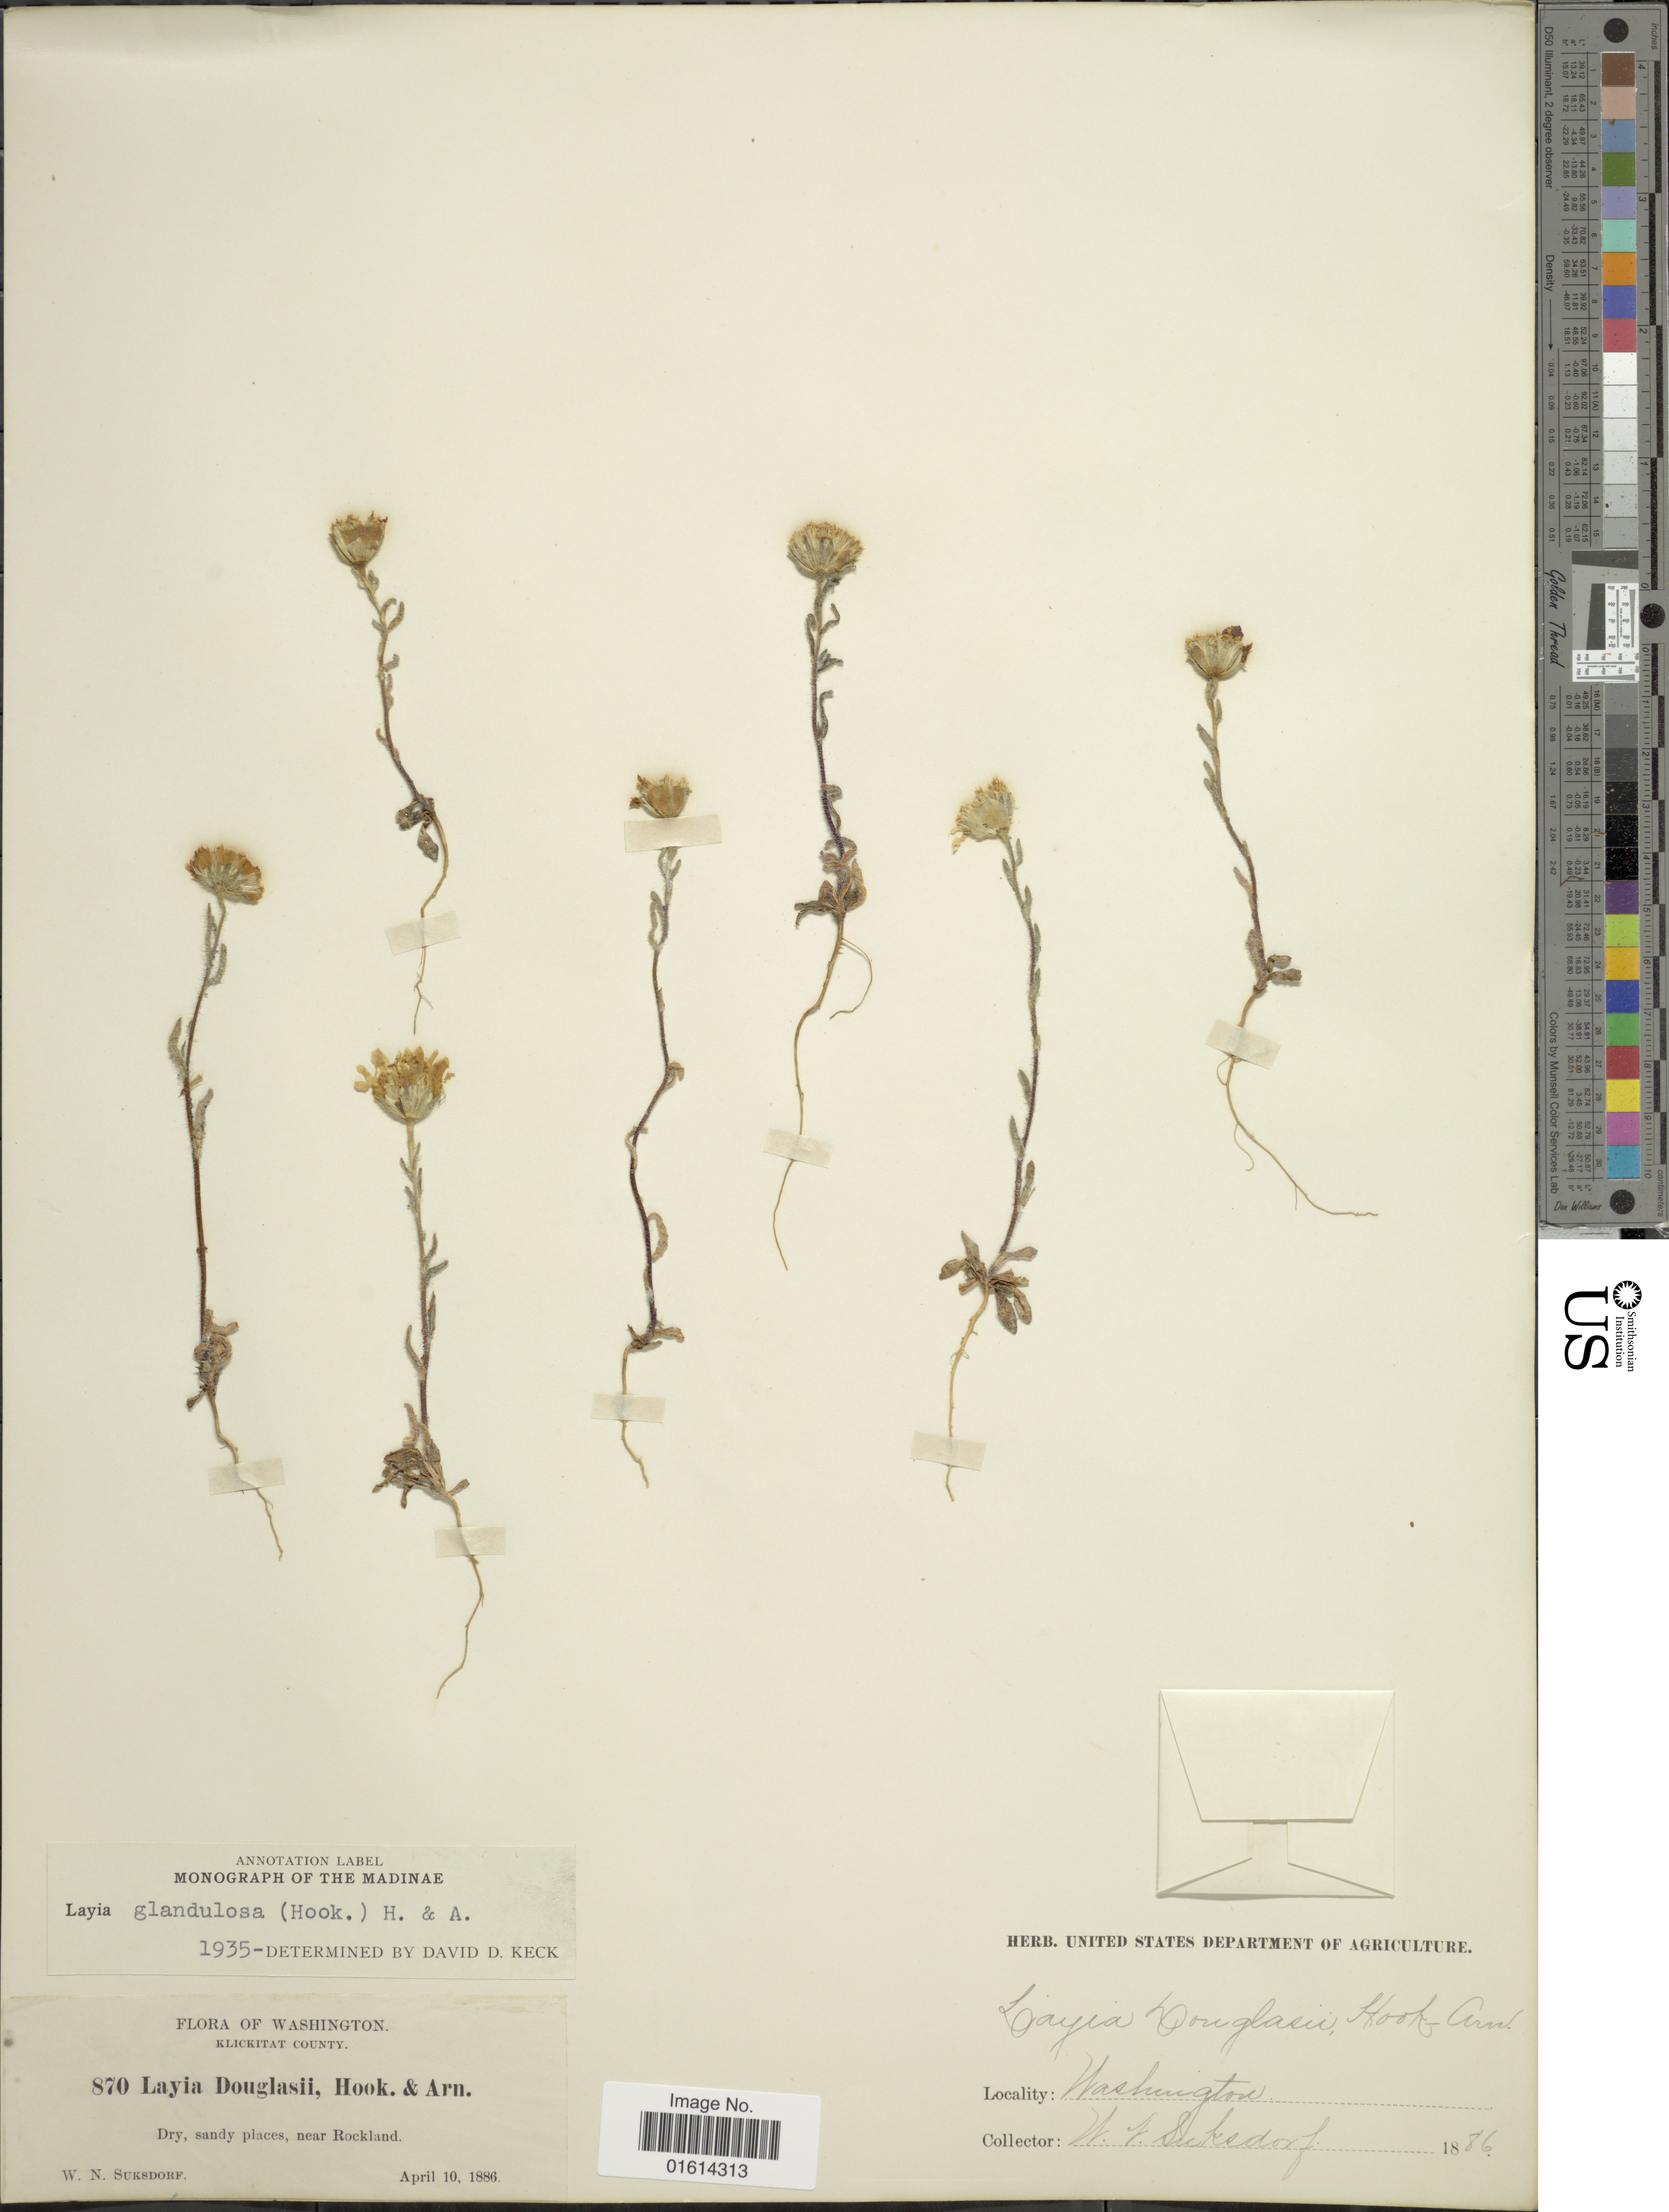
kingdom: Plantae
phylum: Tracheophyta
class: Magnoliopsida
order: Asterales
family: Asteraceae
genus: Layia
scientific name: Layia glandulosa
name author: Hook. & Arn.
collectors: W. N. Suksdorf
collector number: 870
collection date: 1886-04-10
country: United States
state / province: Washington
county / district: Klickitat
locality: Klickitat County, near Rockland